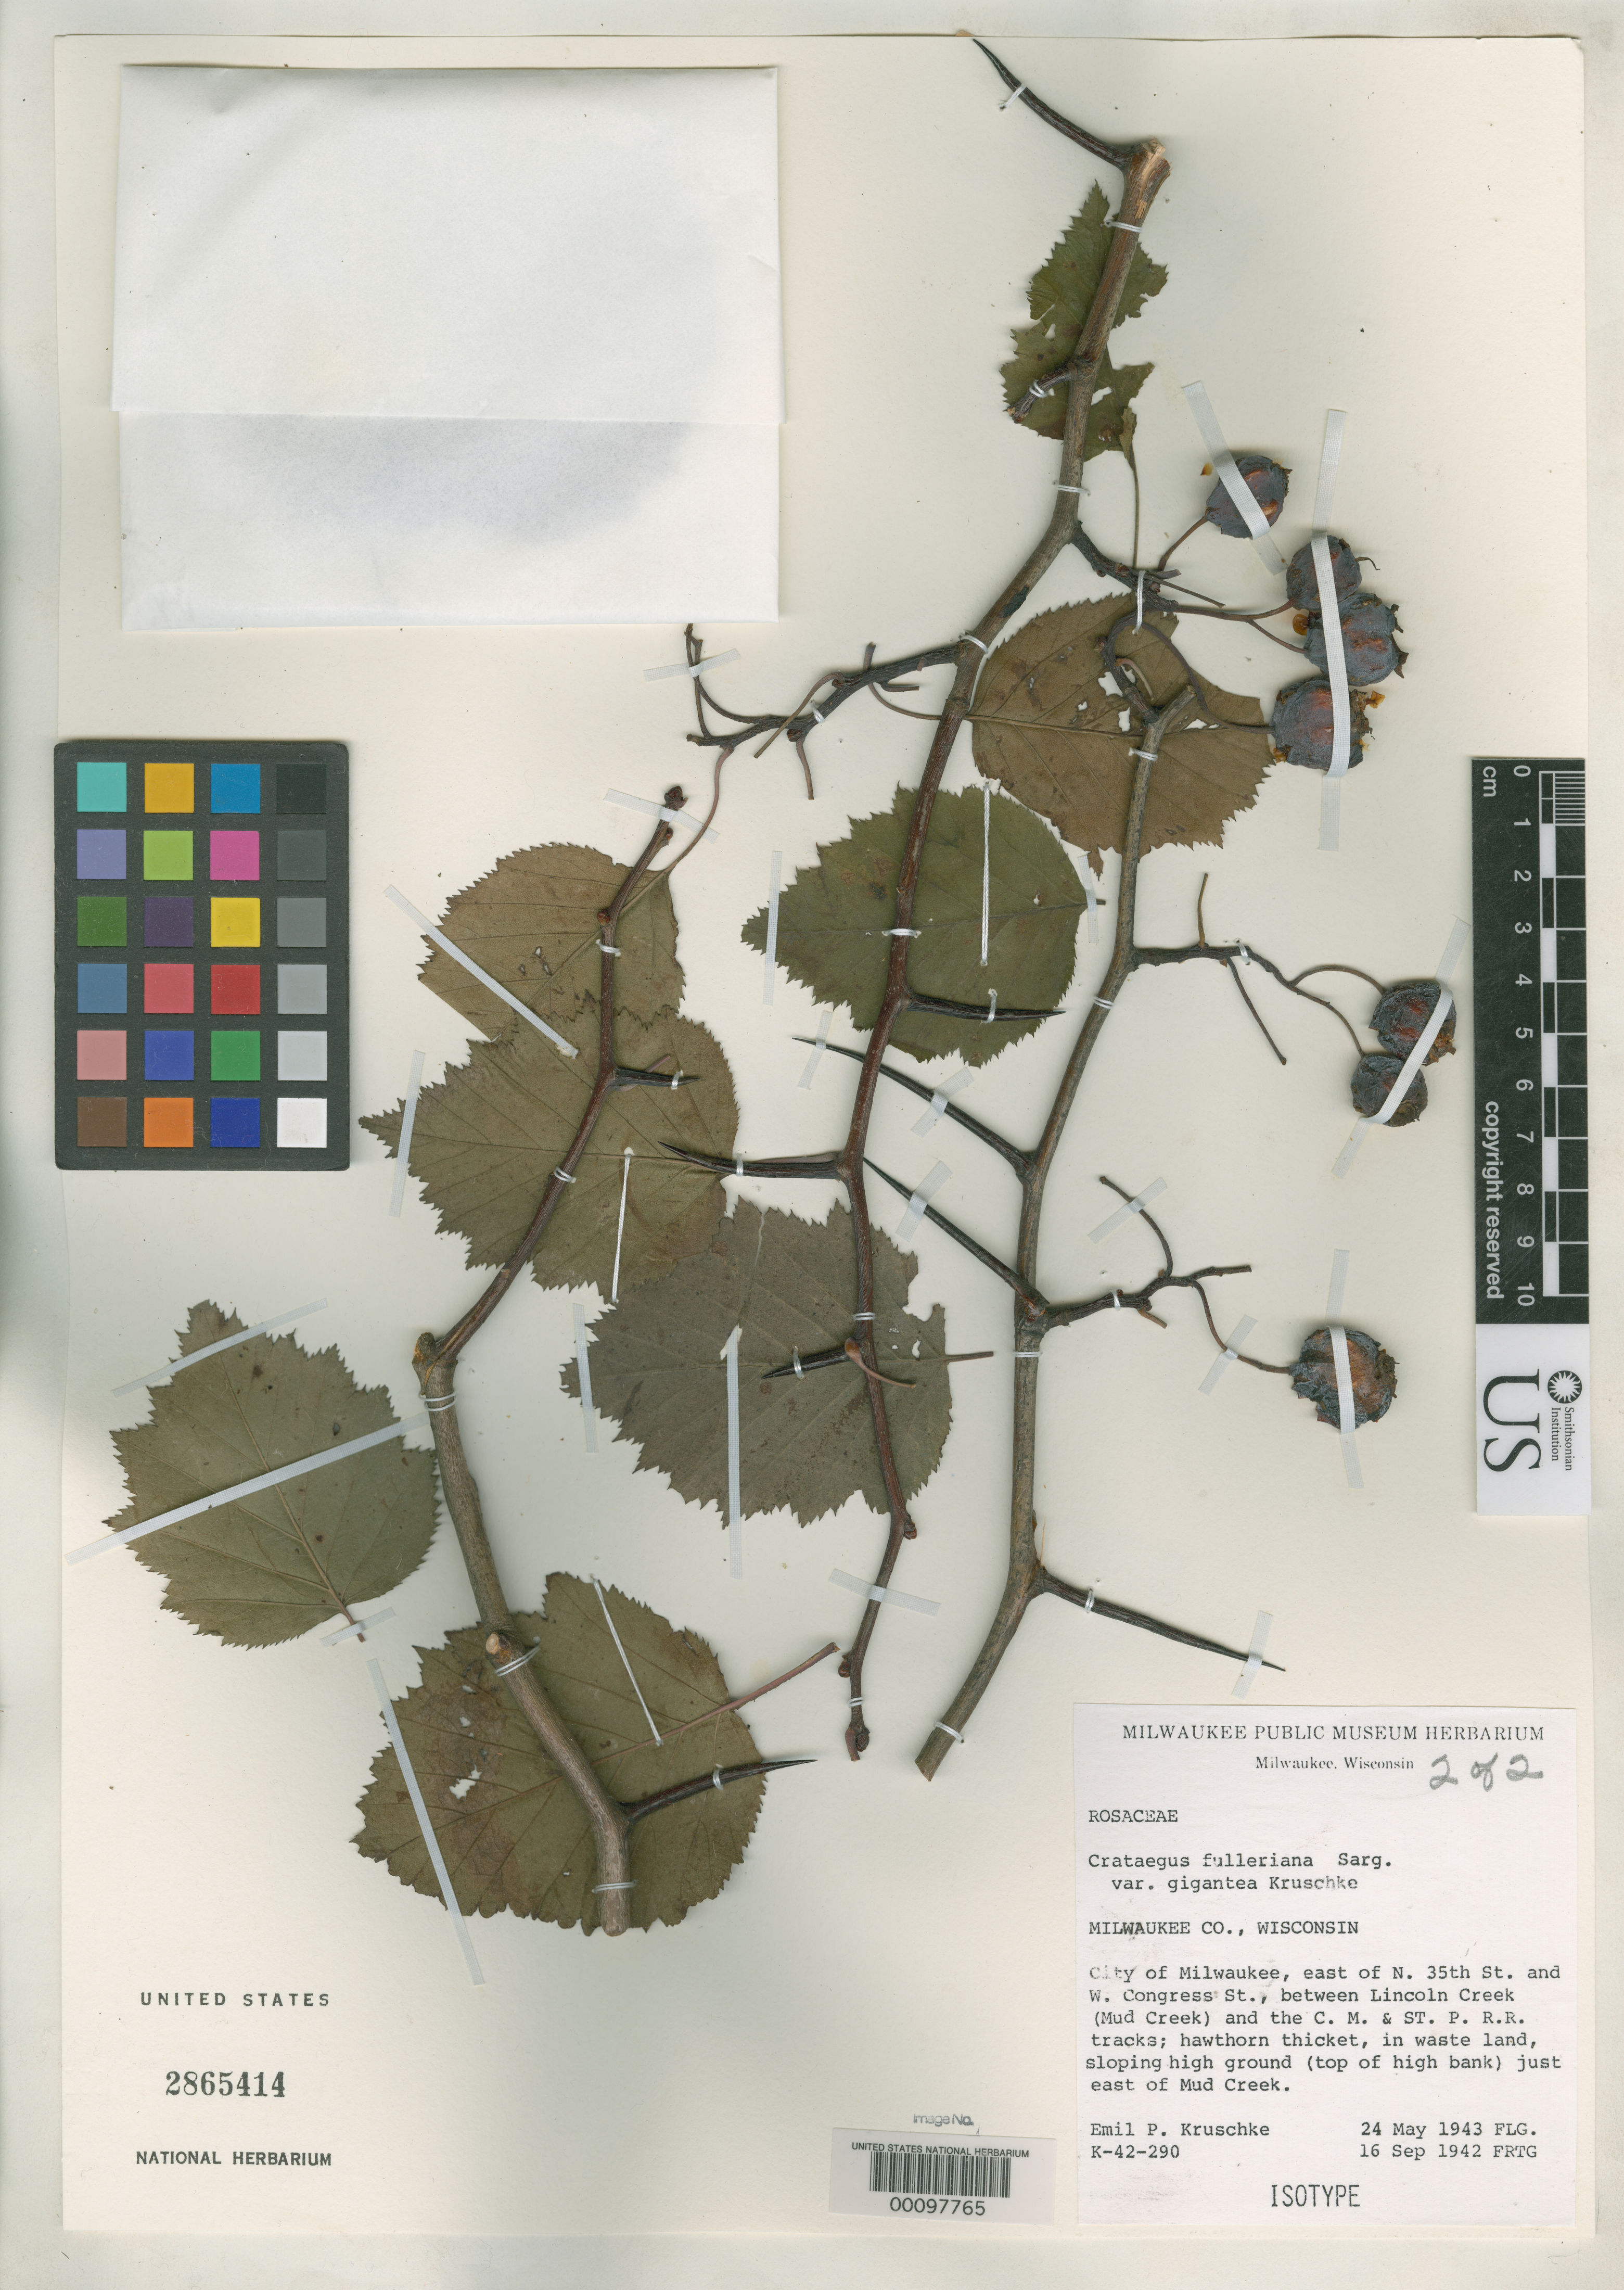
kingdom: Plantae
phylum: Tracheophyta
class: Magnoliopsida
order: Rosales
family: Rosaceae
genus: Crataegus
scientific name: Crataegus fulleriana var. gigantea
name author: Kruschke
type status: Isotype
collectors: E. Kruschke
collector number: K-42-290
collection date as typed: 24 May 1943 and 16 Sep 1942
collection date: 1942-09-16,1943-05-24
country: United States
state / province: Wisconsin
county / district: Milwaukee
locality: Milwaukee at N. 35th St. and W. Congress on Lincoln Creek.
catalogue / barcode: US 2865414